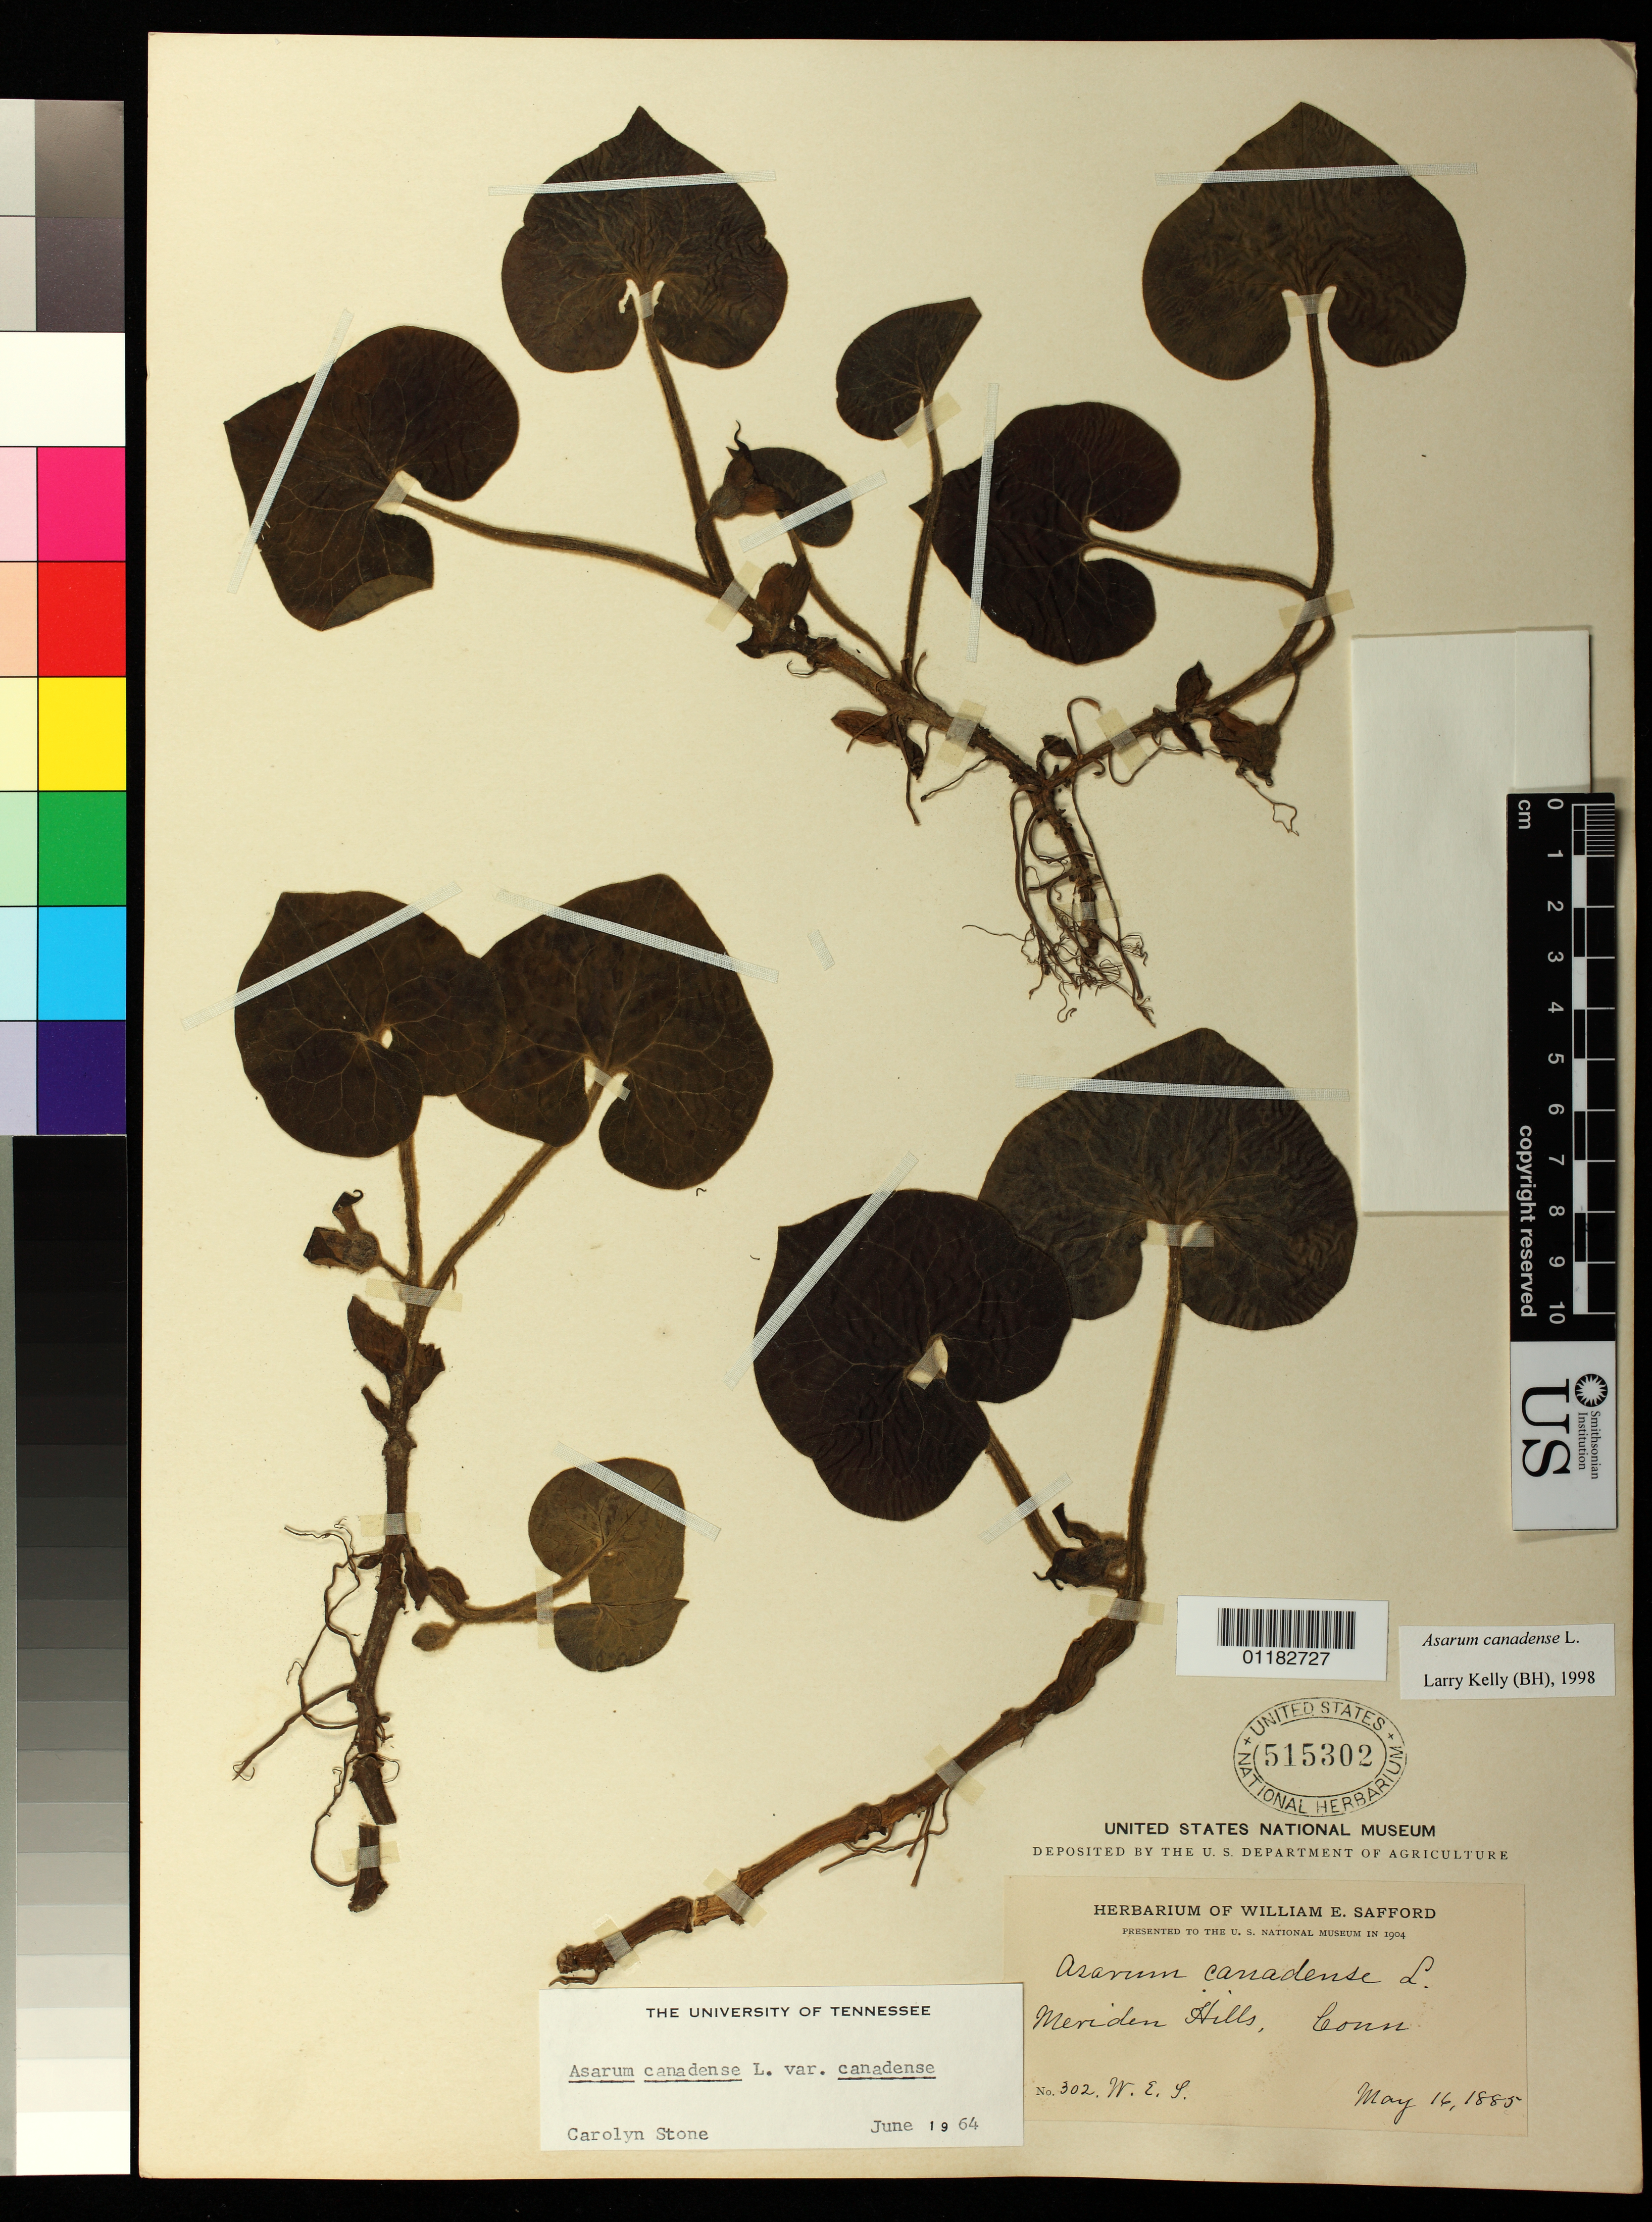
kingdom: Plantae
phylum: Tracheophyta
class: Magnoliopsida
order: Piperales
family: Aristolochiaceae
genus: Asarum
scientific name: Asarum canadense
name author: L.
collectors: W. E. Safford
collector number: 302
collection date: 1885-05-16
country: United States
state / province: Connecticut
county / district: New Haven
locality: Meridan Hills, New Haven County.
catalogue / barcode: US 515302